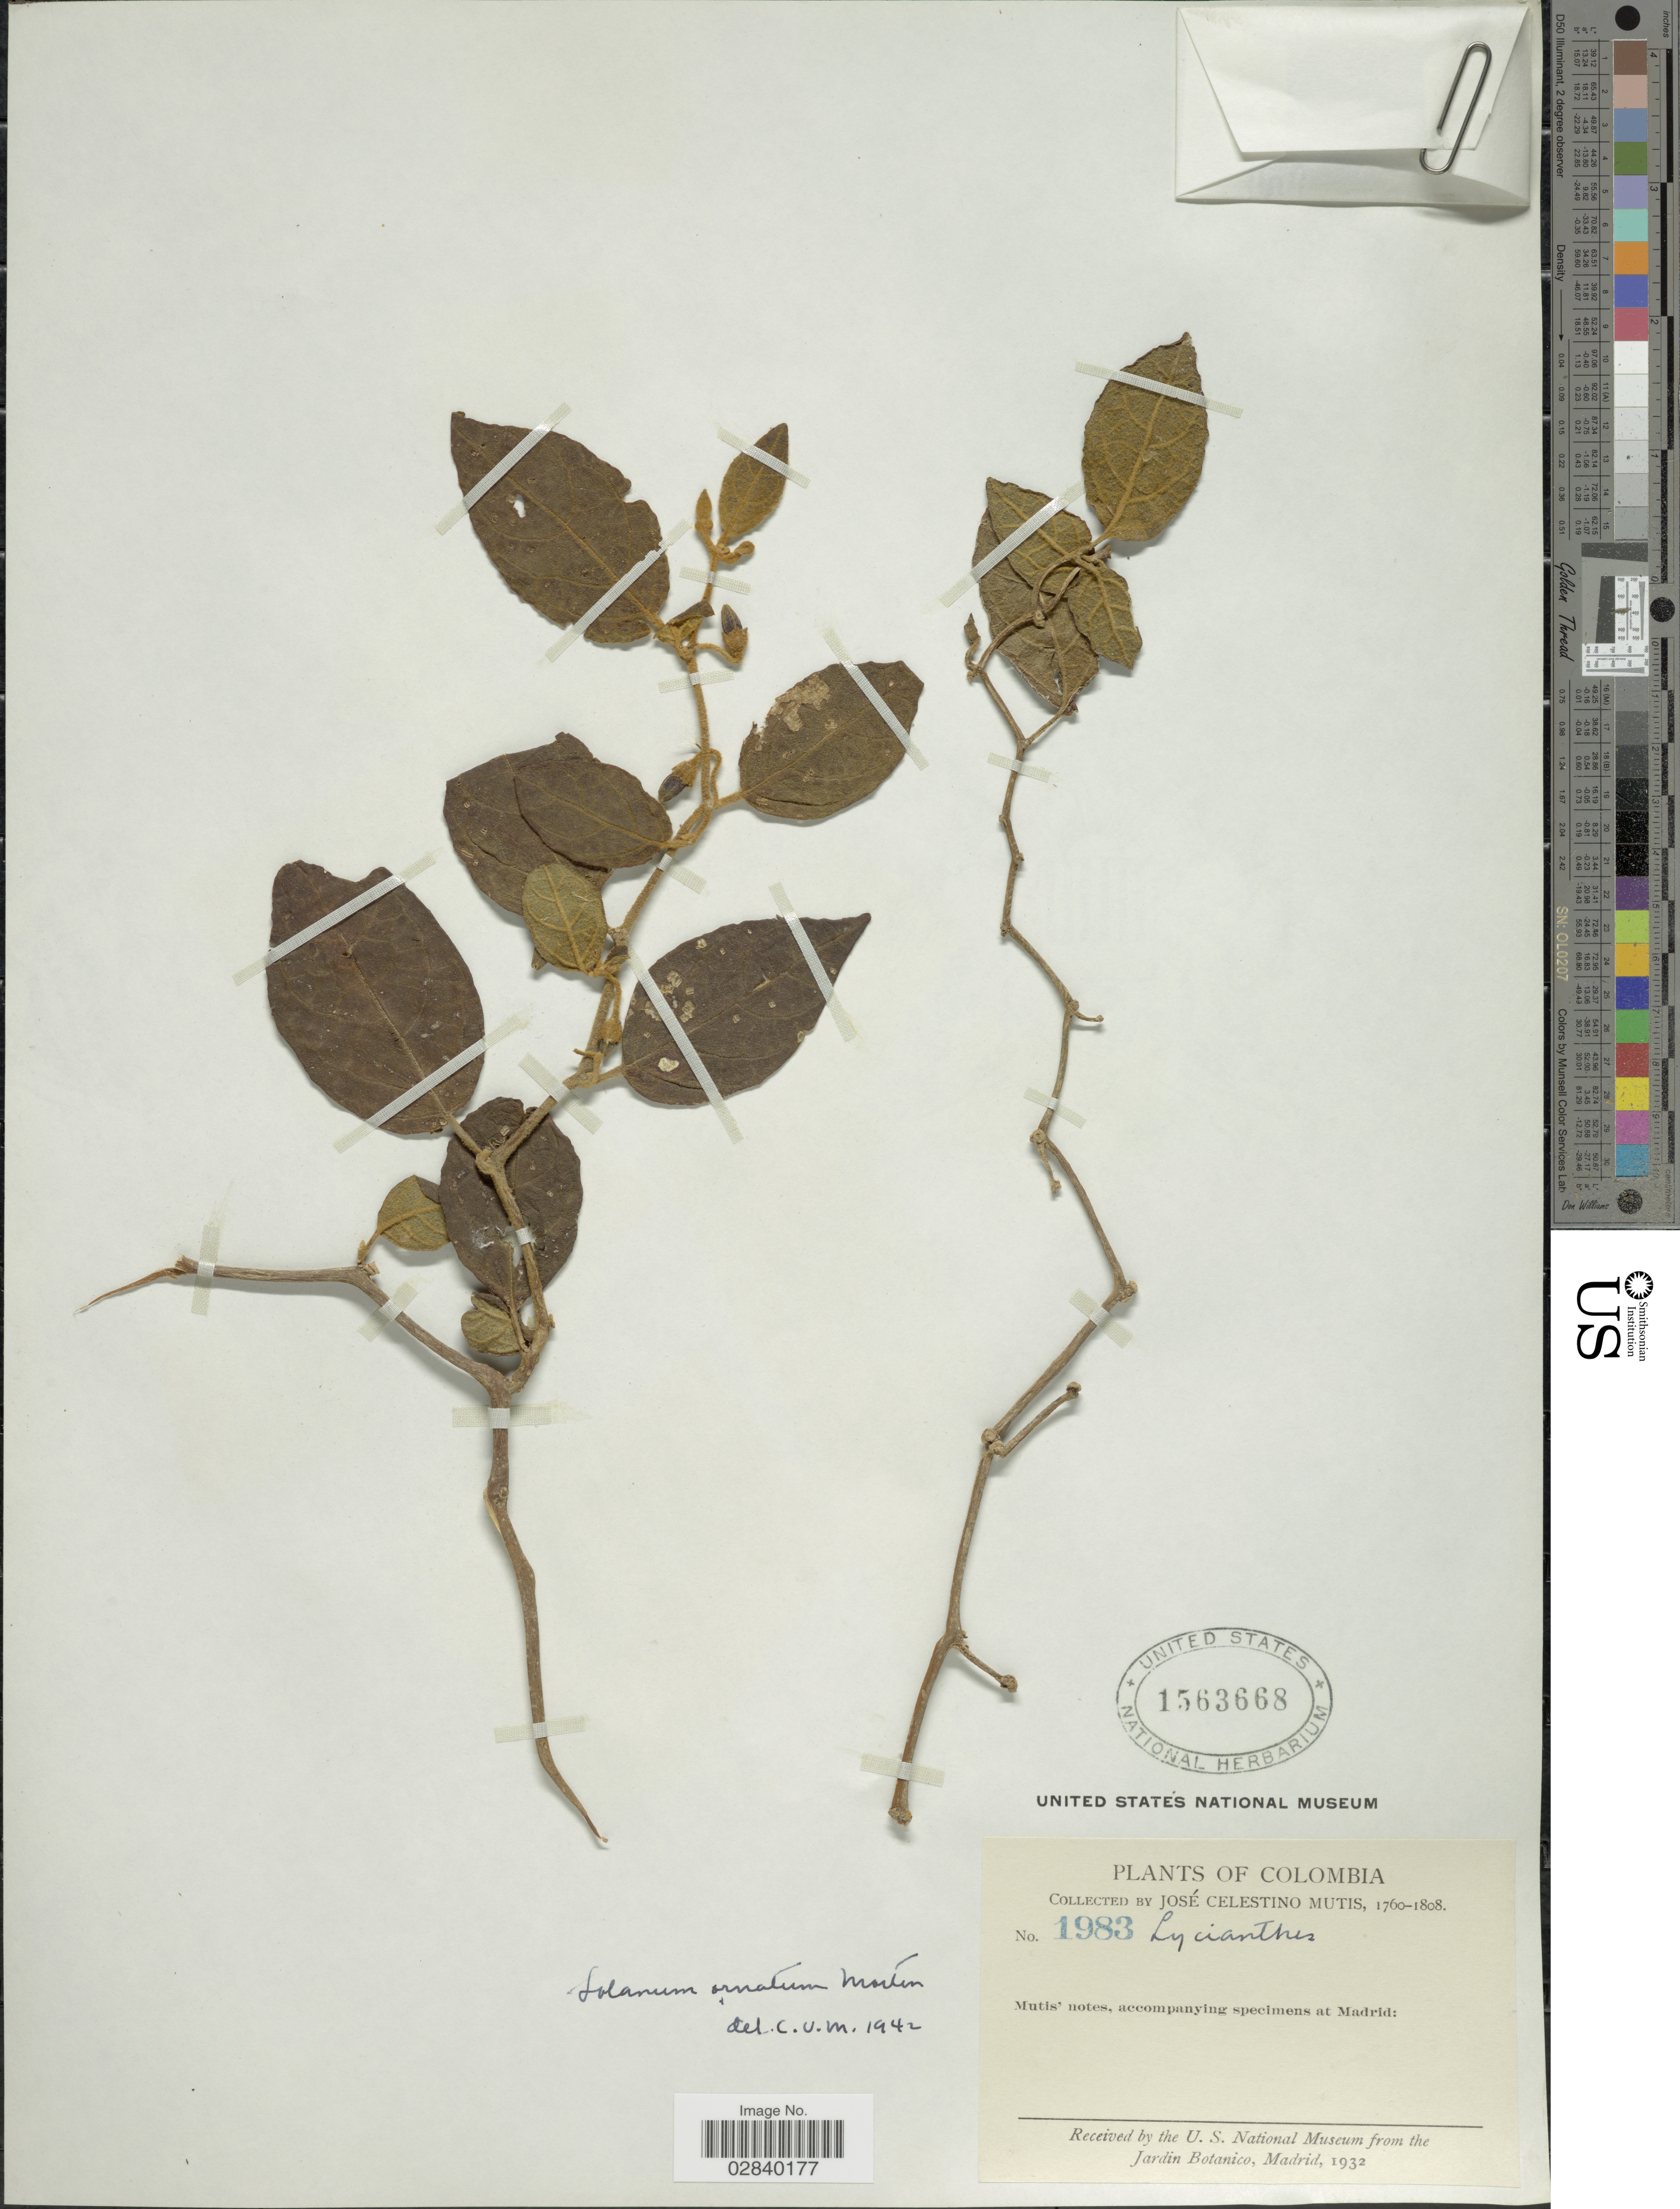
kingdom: Plantae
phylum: Tracheophyta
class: Magnoliopsida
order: Solanales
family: Solanaceae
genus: Lycianthes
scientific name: Lycianthes ferruginea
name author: Bitter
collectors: J. C. B. Mutis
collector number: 1983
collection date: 1760/1808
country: Colombia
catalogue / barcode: US 1563668